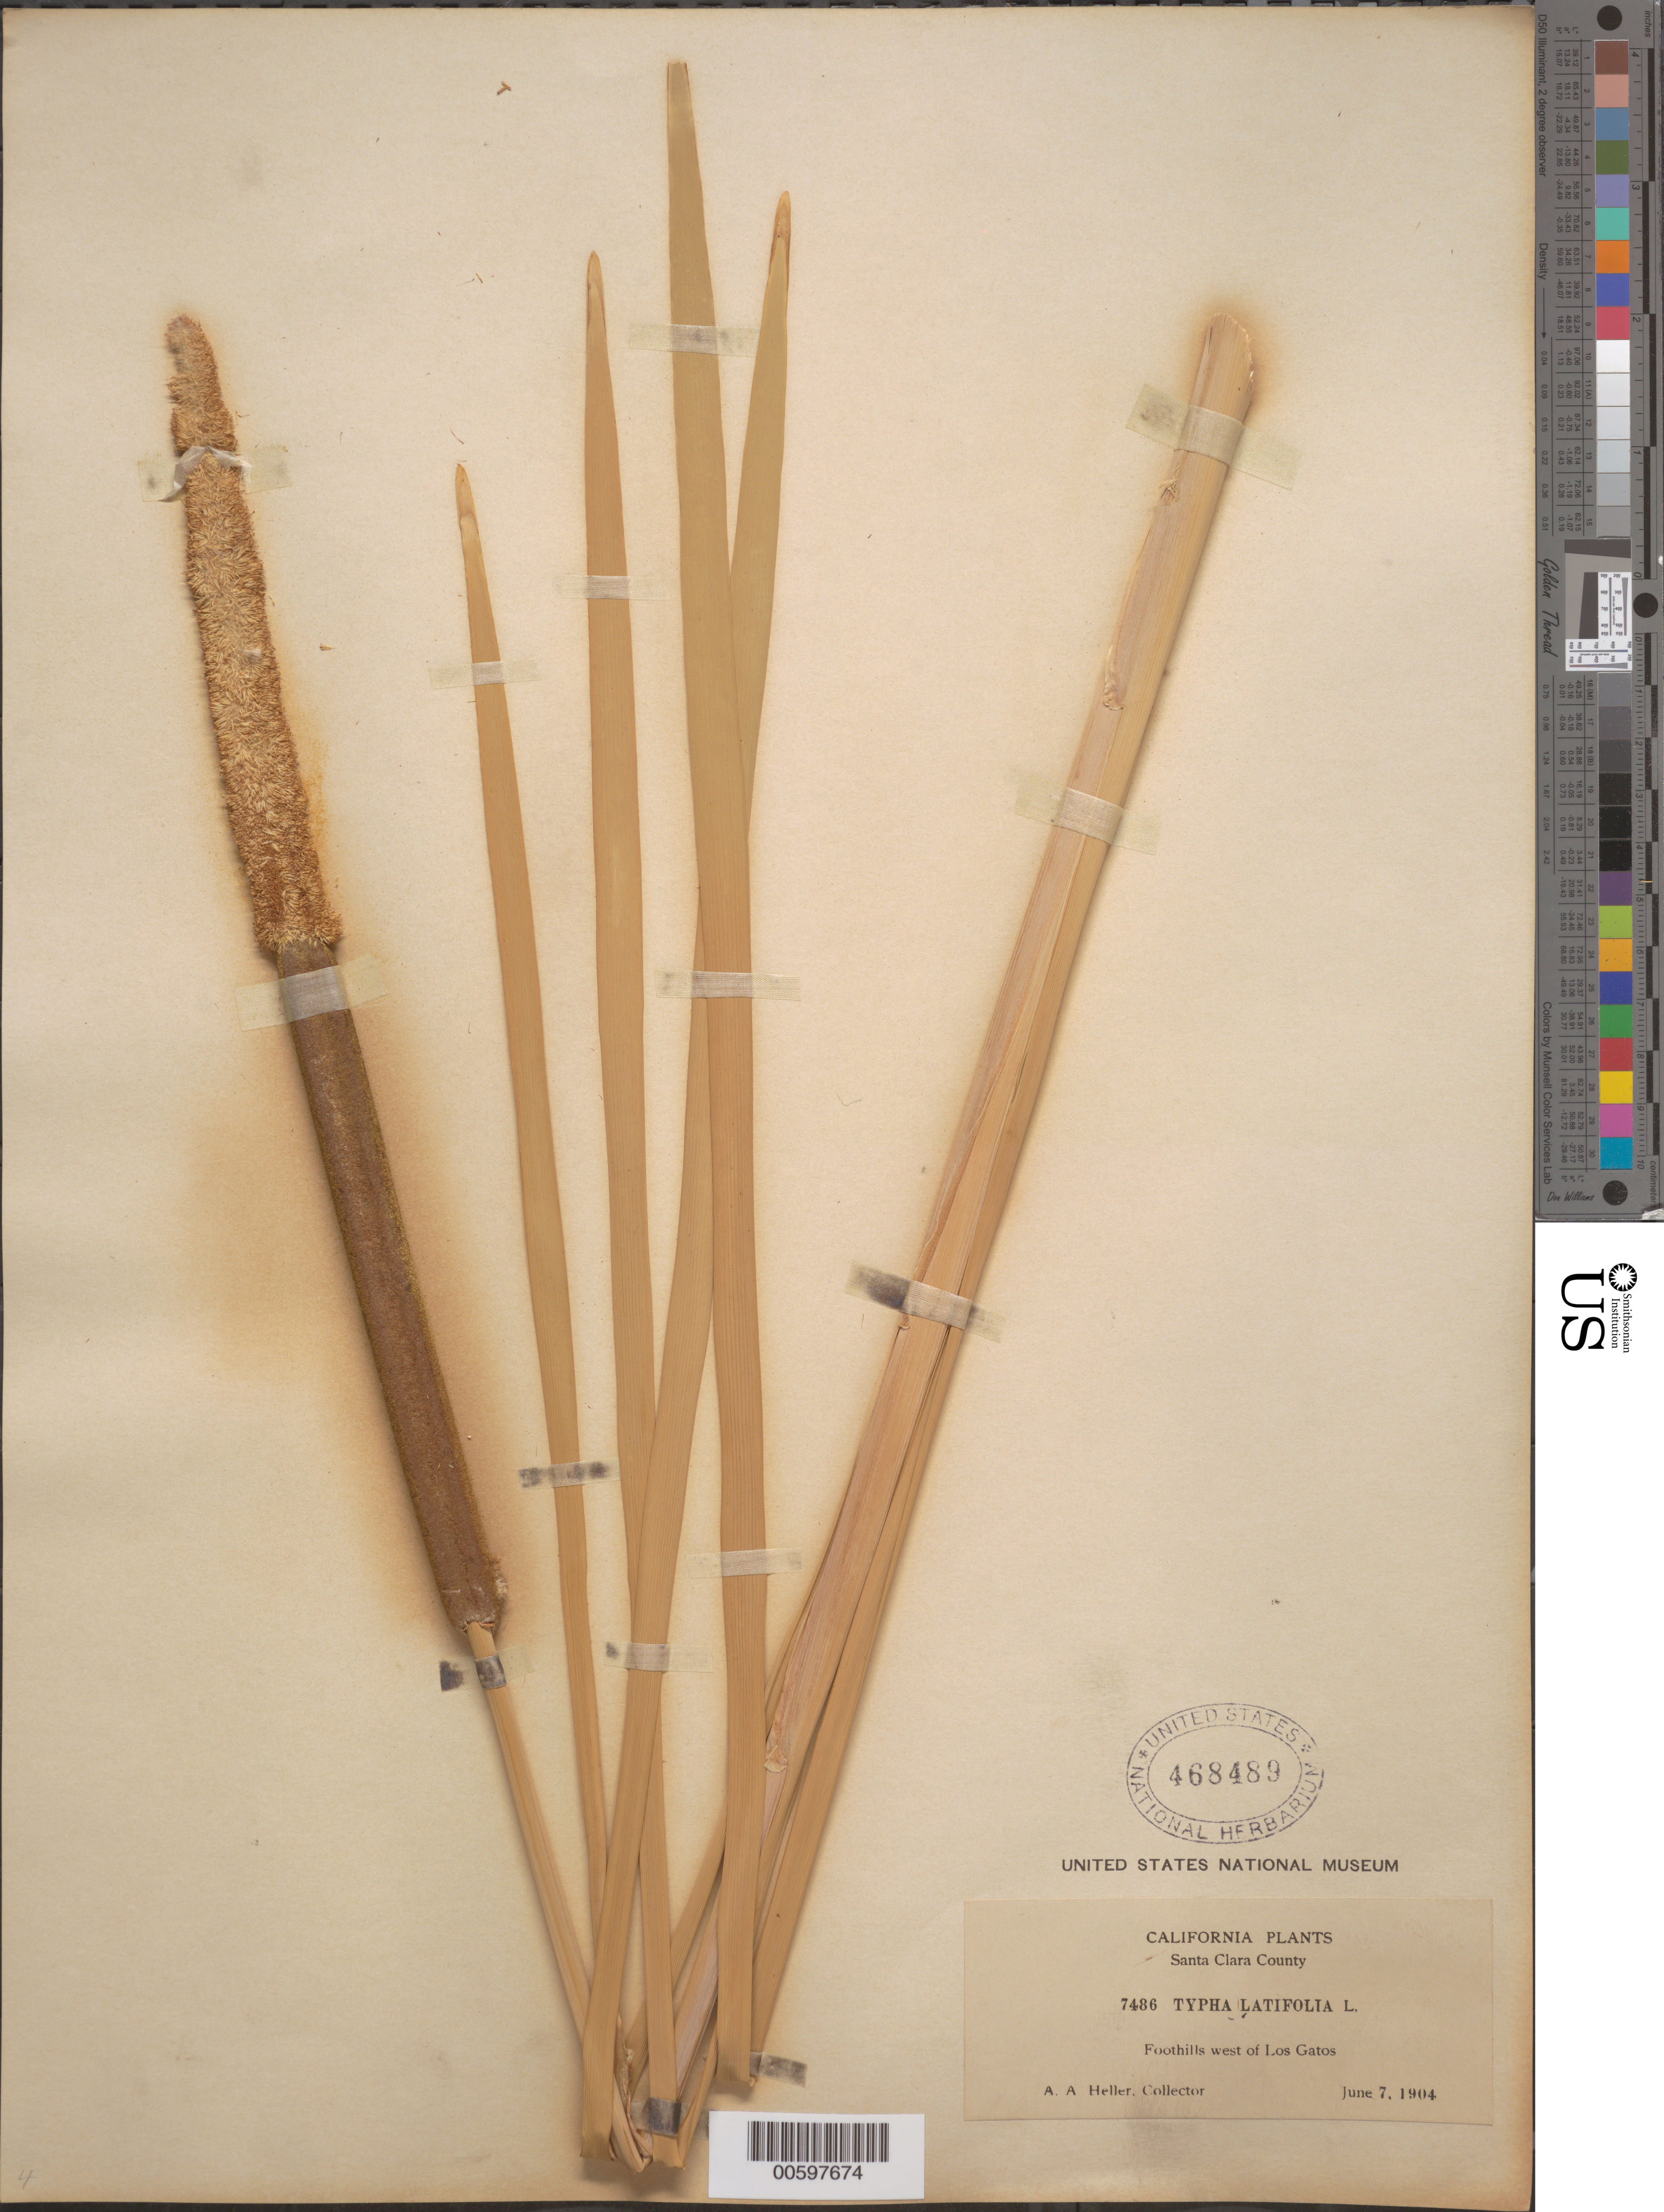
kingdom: Plantae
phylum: Tracheophyta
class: Liliopsida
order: Poales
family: Typhaceae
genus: Typha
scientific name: Typha latifolia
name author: L.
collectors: A. A. Heller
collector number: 7486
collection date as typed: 07 Jun 1904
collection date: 1904-06-07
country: United States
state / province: California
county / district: Santa Clara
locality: W of Los Gatos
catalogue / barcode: US 468489